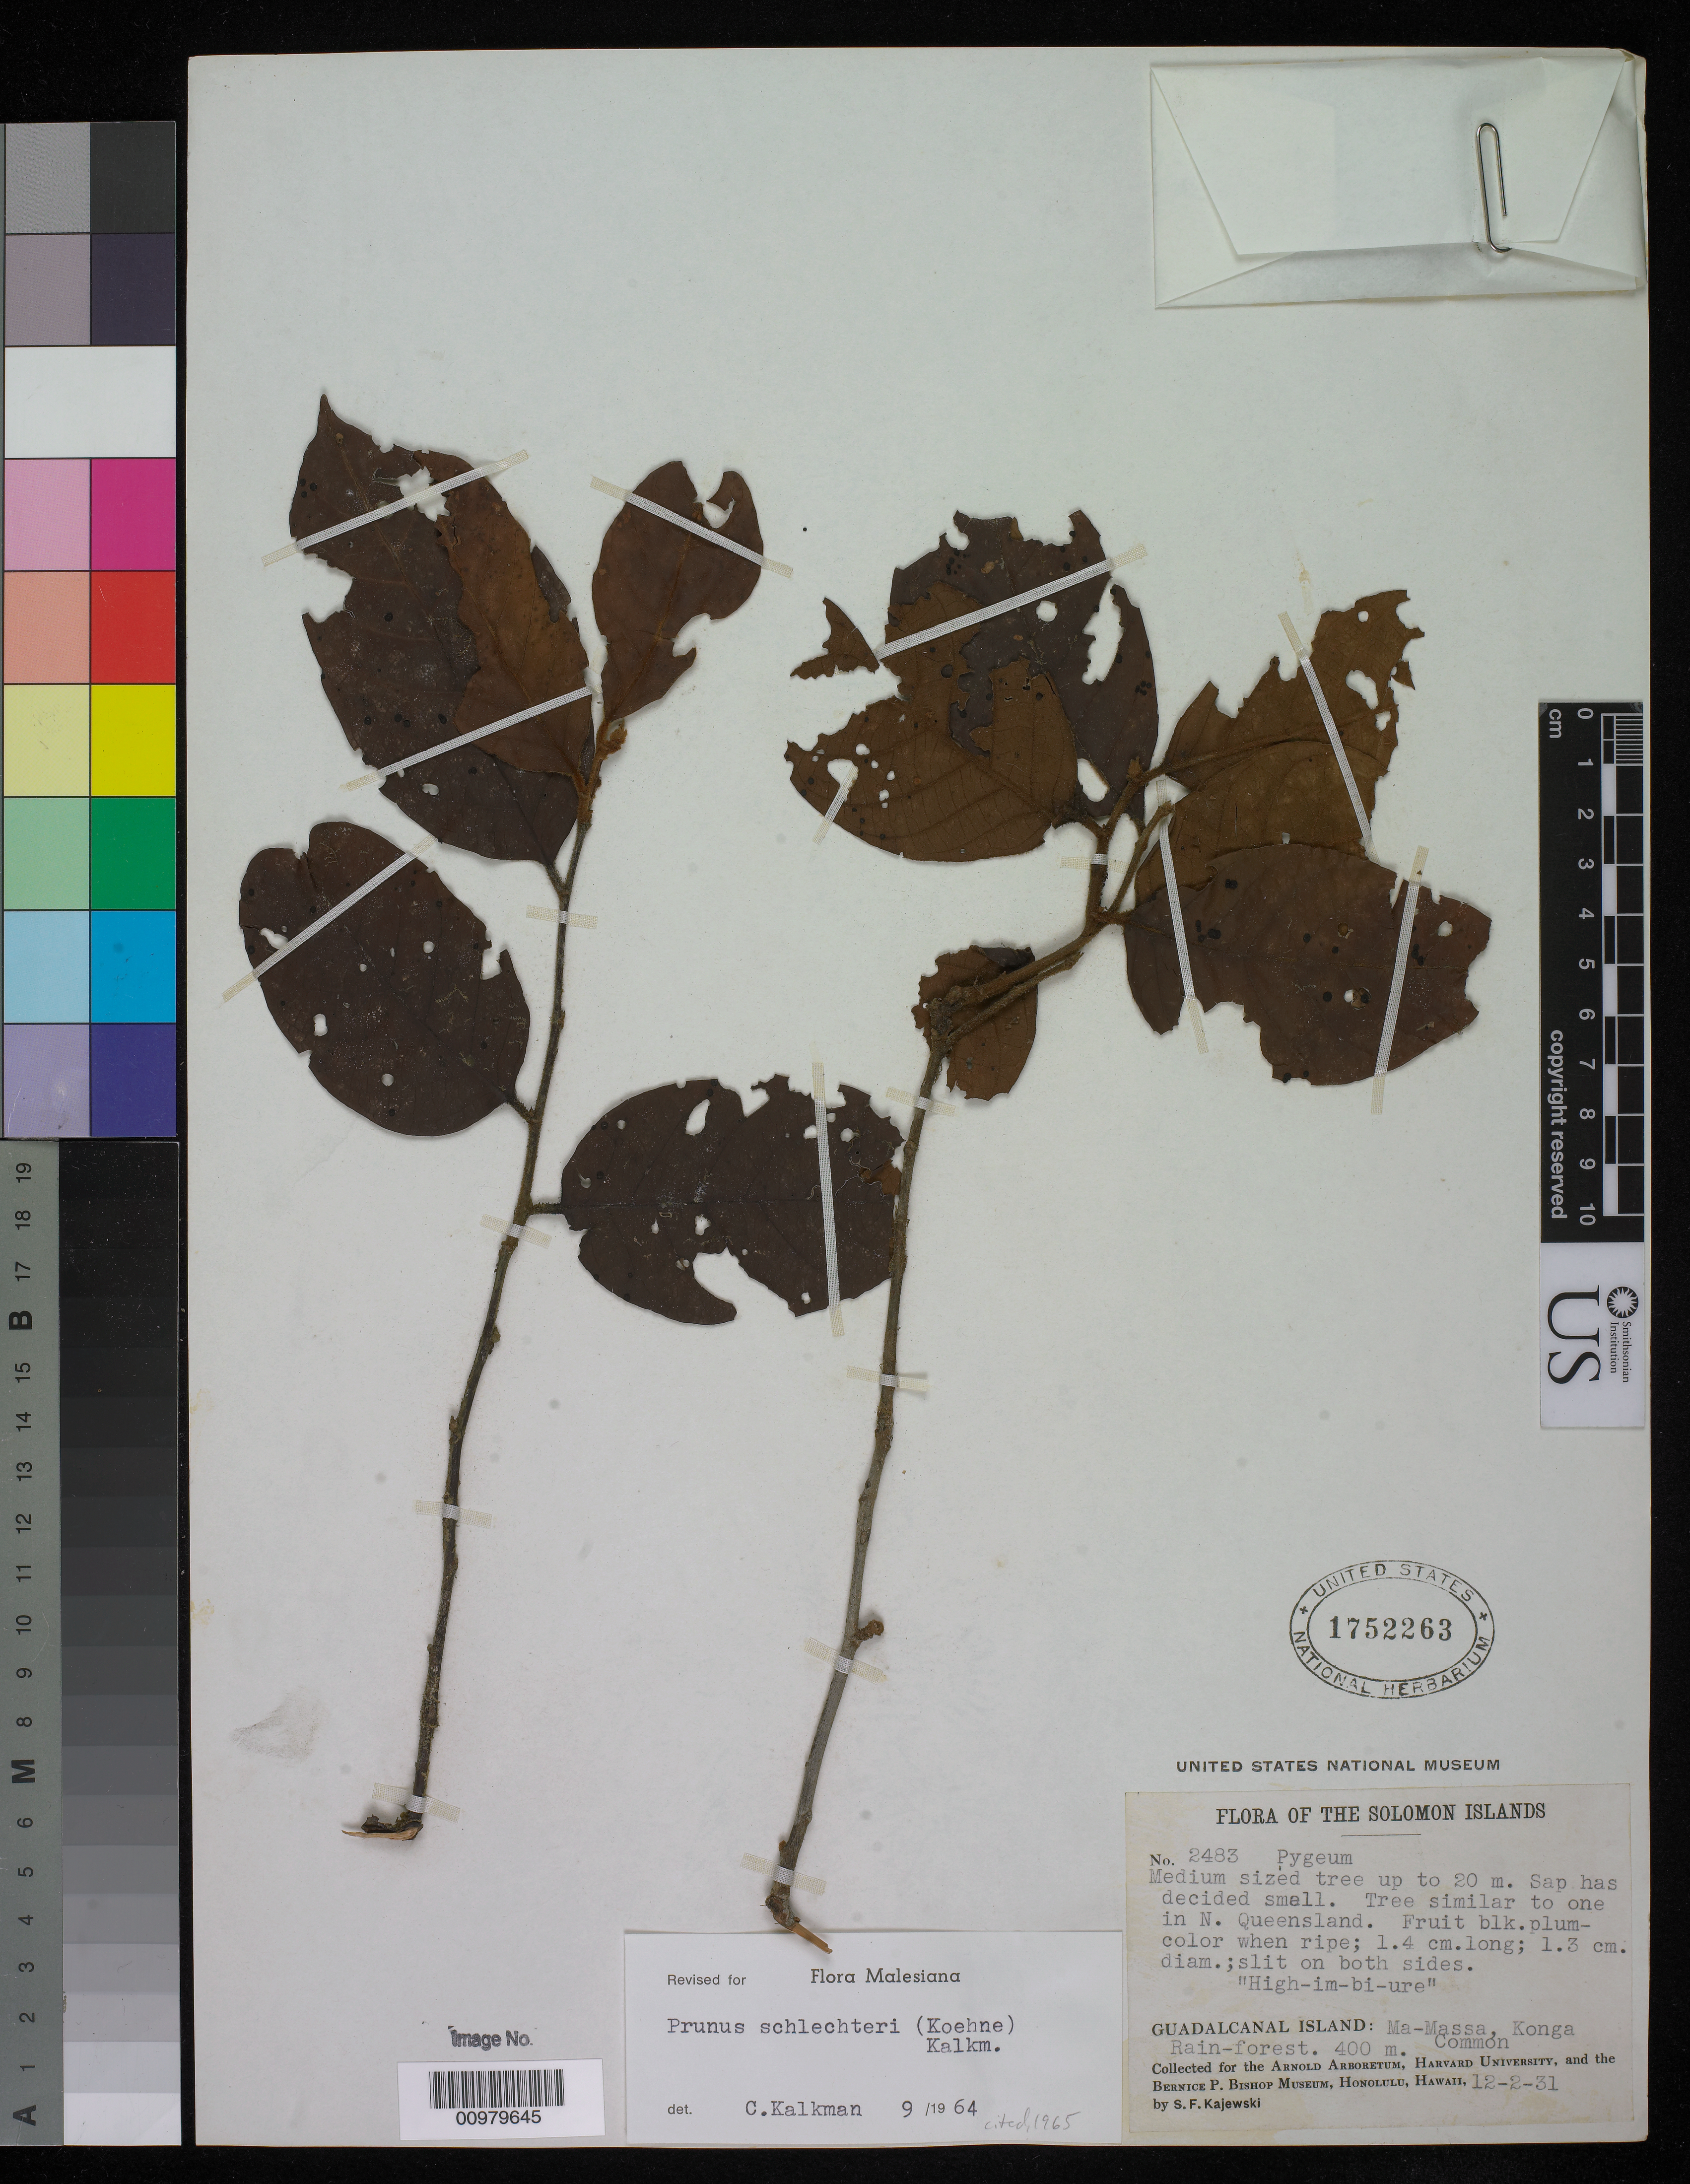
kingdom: Plantae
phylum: Tracheophyta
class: Magnoliopsida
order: Rosales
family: Rosaceae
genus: Prunus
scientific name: Prunus schlechteri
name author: (Koehne) Kalkman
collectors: S.J. Kajewski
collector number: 2483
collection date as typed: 12 Feb 1931 or 02 Dec 1931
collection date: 1931-02-12 or 1931-12-02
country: Solomon Islands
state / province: Guadalcanal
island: Guadalcanal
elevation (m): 400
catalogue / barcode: US 1752263